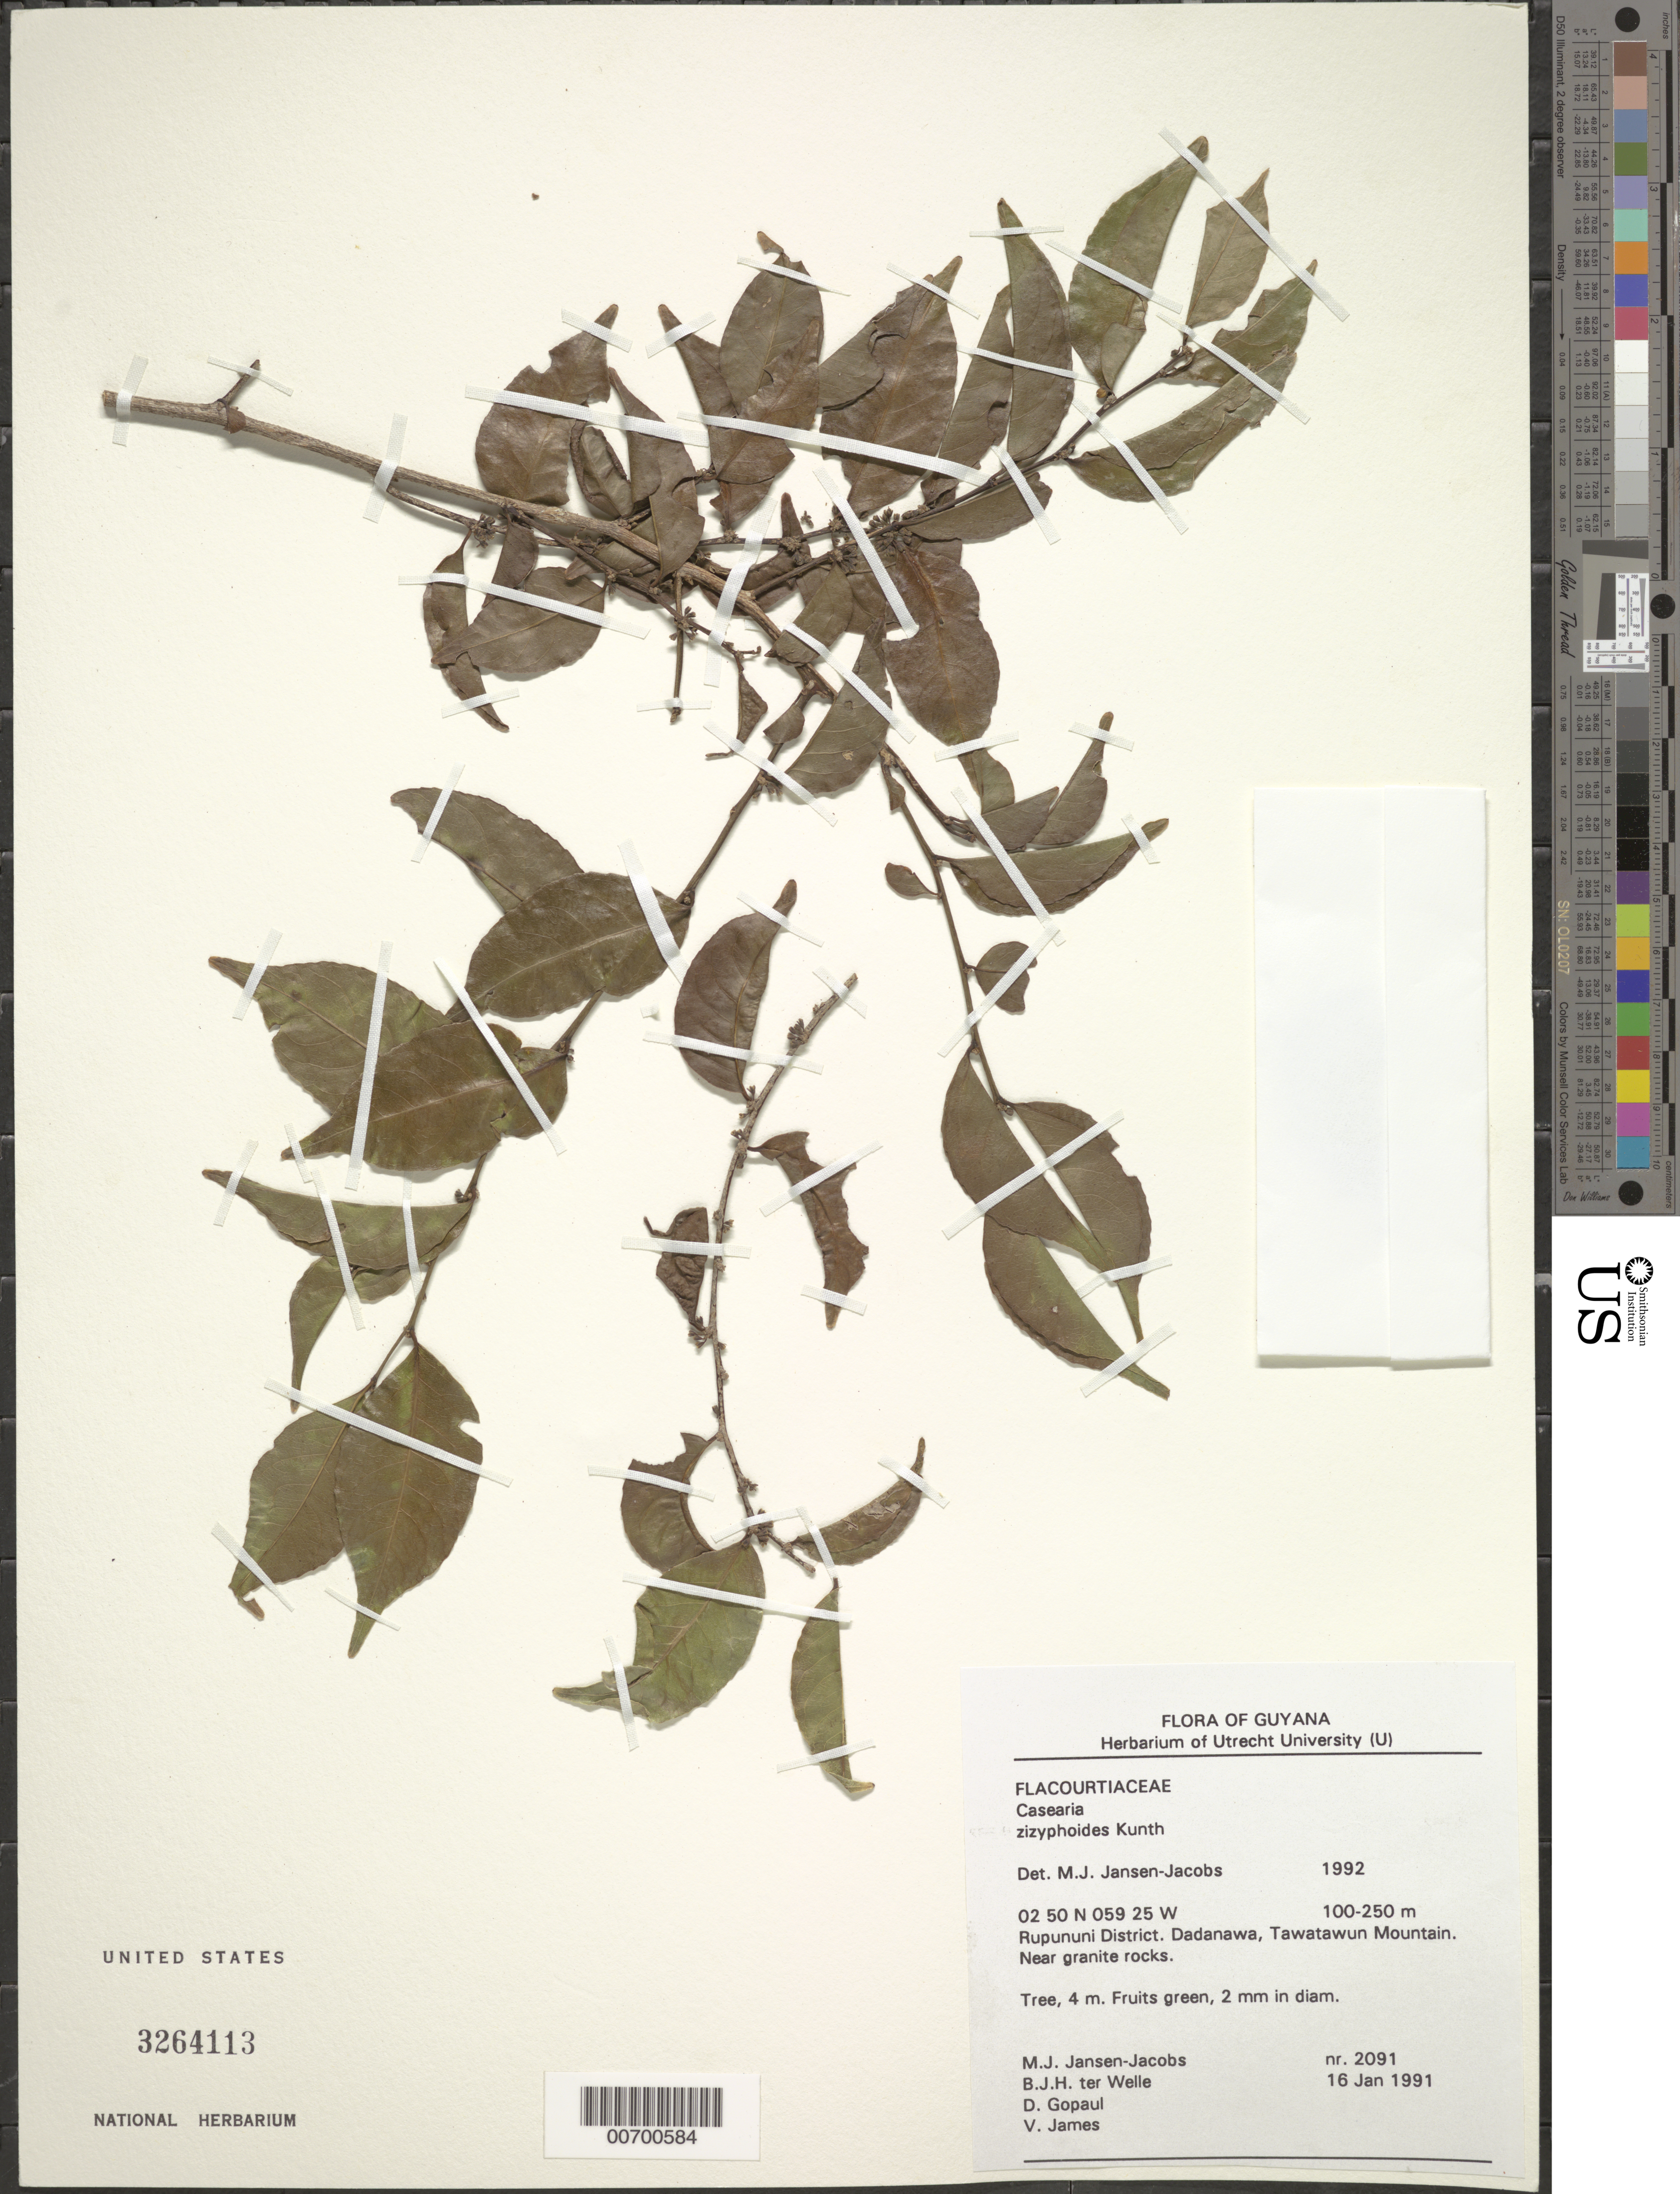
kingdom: Plantae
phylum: Tracheophyta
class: Magnoliopsida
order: Malpighiales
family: Salicaceae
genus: Casearia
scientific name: Casearia zizyphoides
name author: Kunth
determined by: Jansen-Jacobs, M. J., (U), Nationaal Herbarium Nederland, Utrecht University branch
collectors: M. J. Jansen-Jacobs, B. Welle, D. Gopaul & V. James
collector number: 2091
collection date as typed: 16-Jan-91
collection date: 1991-01-16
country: Guyana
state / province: U. Takutu-U. Essequibo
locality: Tawatawun Mountain, Dadanawa, Rupununi District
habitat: Near granite rocks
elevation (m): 100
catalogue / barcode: US 3264113